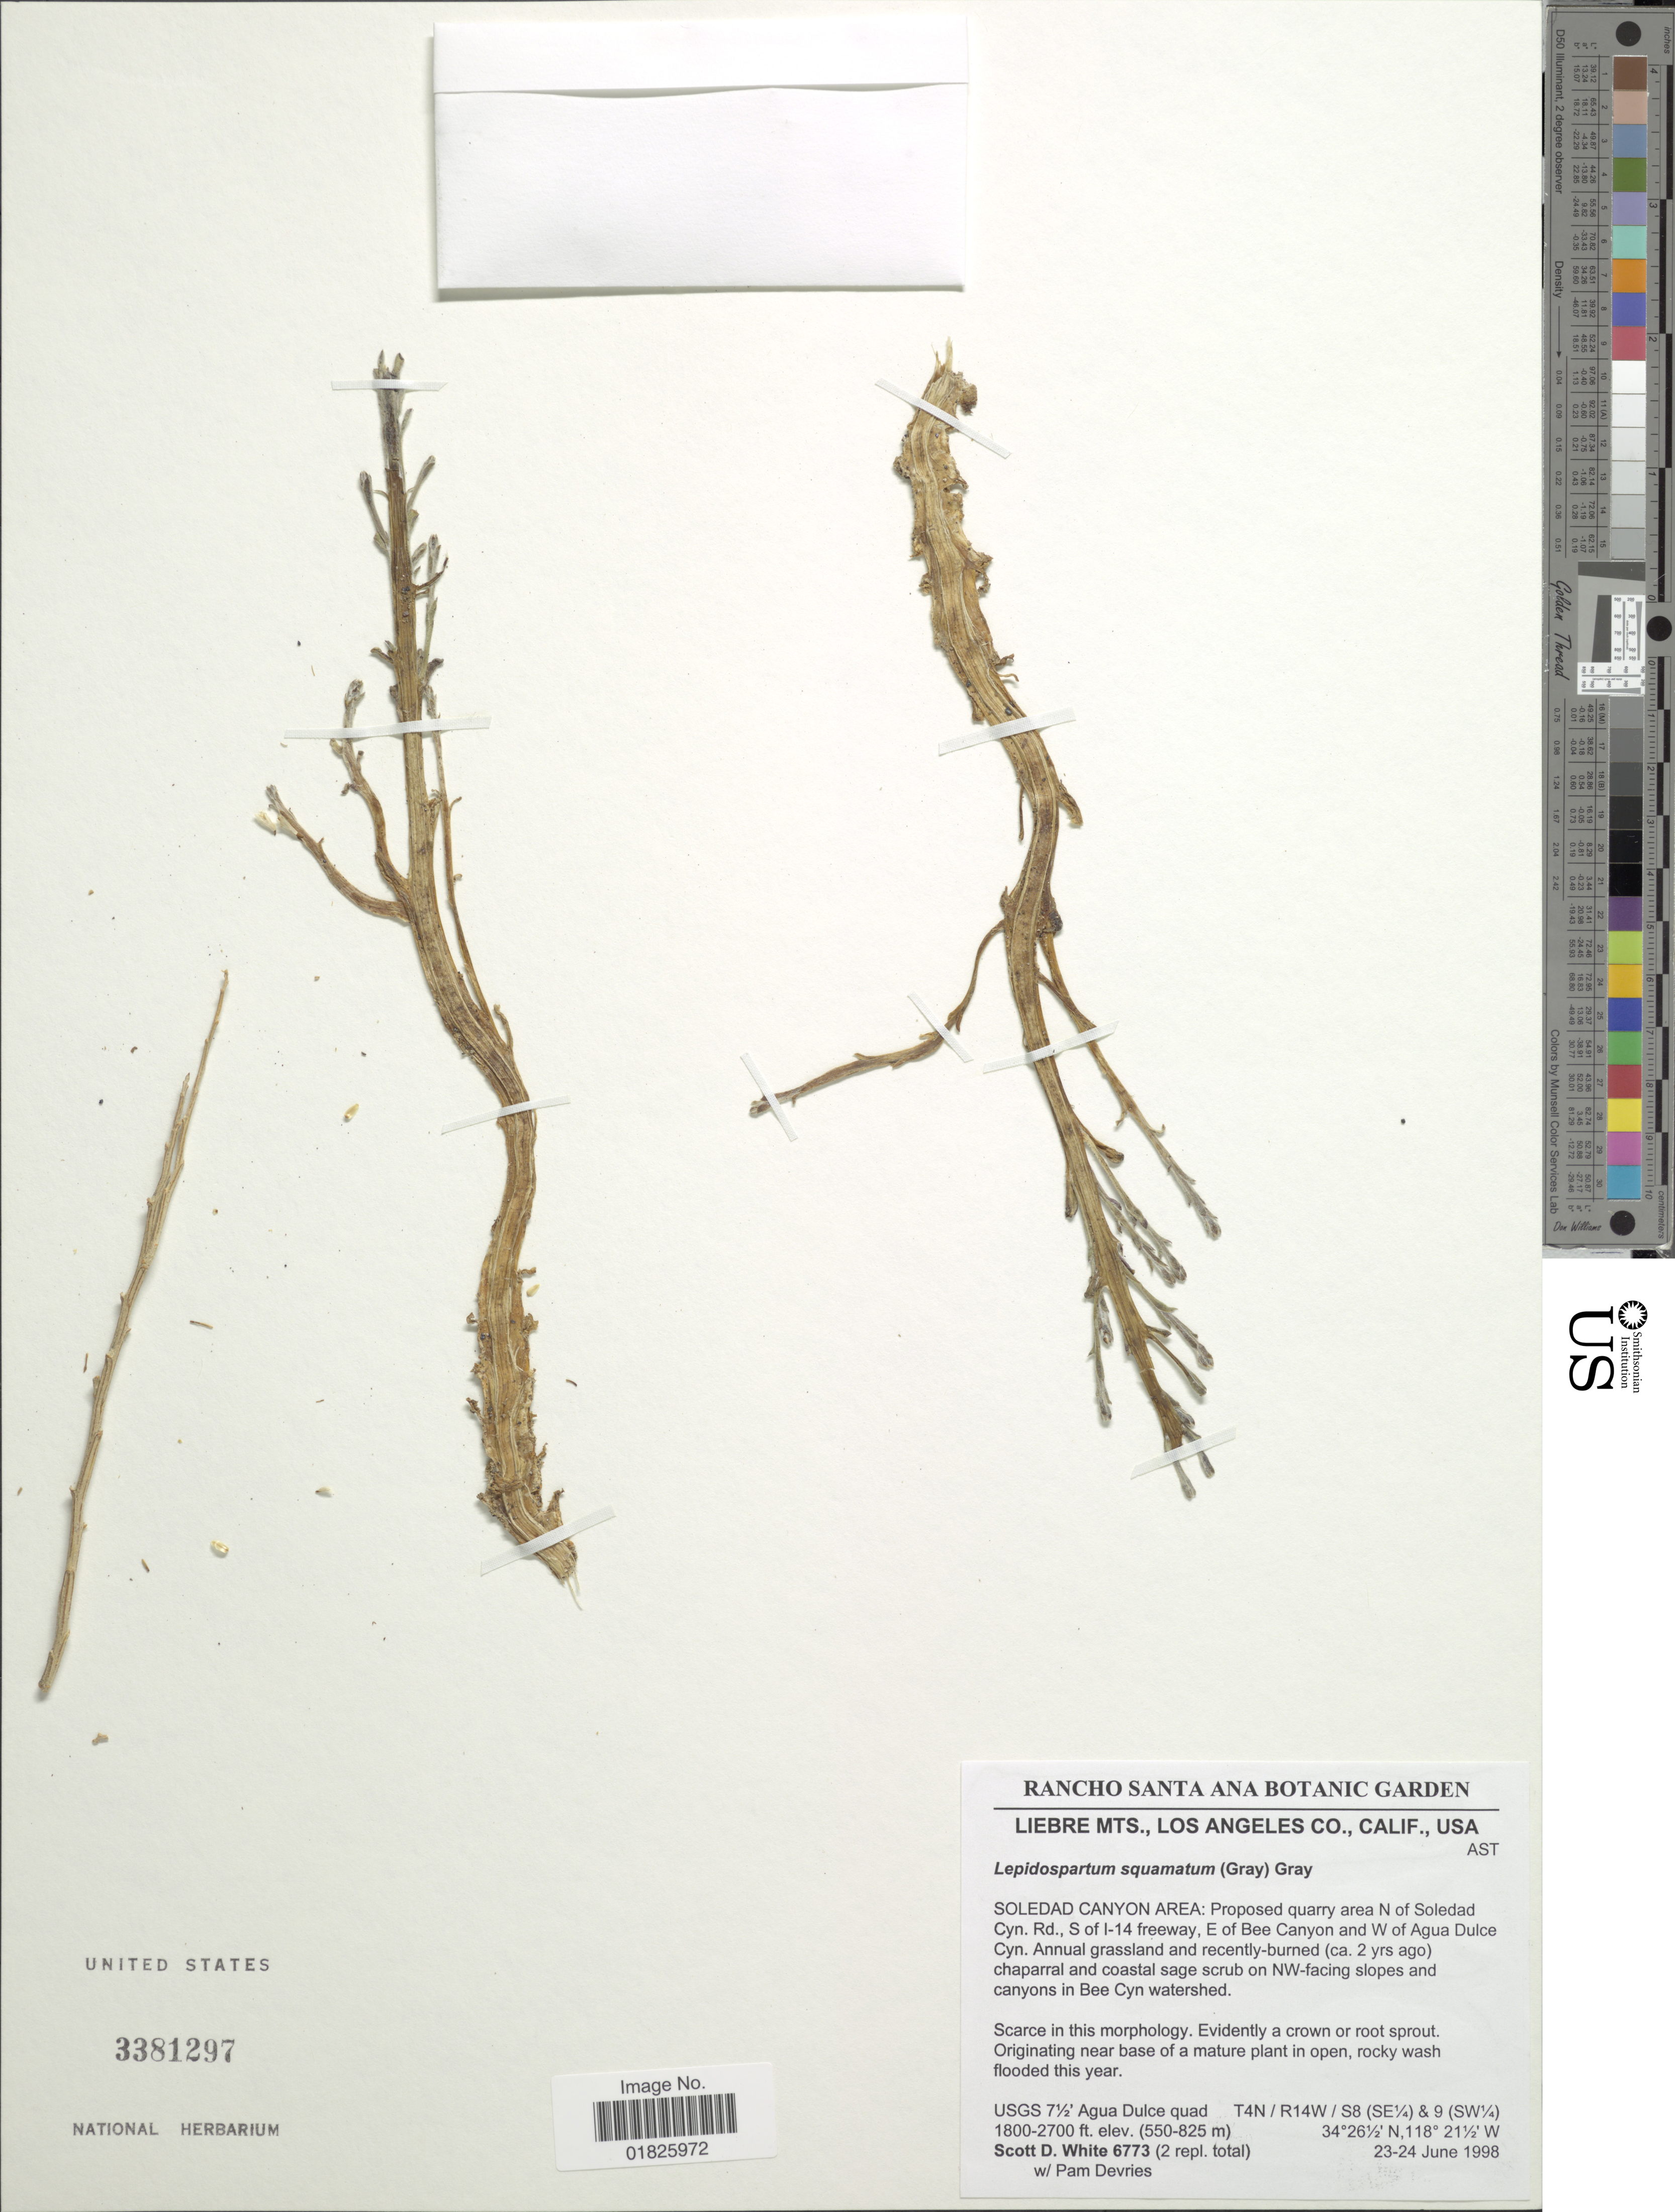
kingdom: Plantae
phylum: Tracheophyta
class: Magnoliopsida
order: Asterales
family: Asteraceae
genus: Lepidospartum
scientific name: Lepidospartum squamatum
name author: A. Gray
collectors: S. White & P. Devries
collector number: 6773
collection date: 1998-06-23/1998-06-24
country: United States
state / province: California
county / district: Los Angeles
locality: Liebre Mts., Los Angeles Co., Calif., USA, Soledad Canyon Area, N of Soledad Cyn. Rd., S of I-14 freeway, E of Bee Canyon and W of Agua Dulce Cyn., NW-facing slopes and canyons in Bee Cyn watershed, USGS 7½ Agua Dulce quad, T4N, R14W, S8 (SE1/4) & 9 (SW1/4)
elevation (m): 549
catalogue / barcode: US 3381297